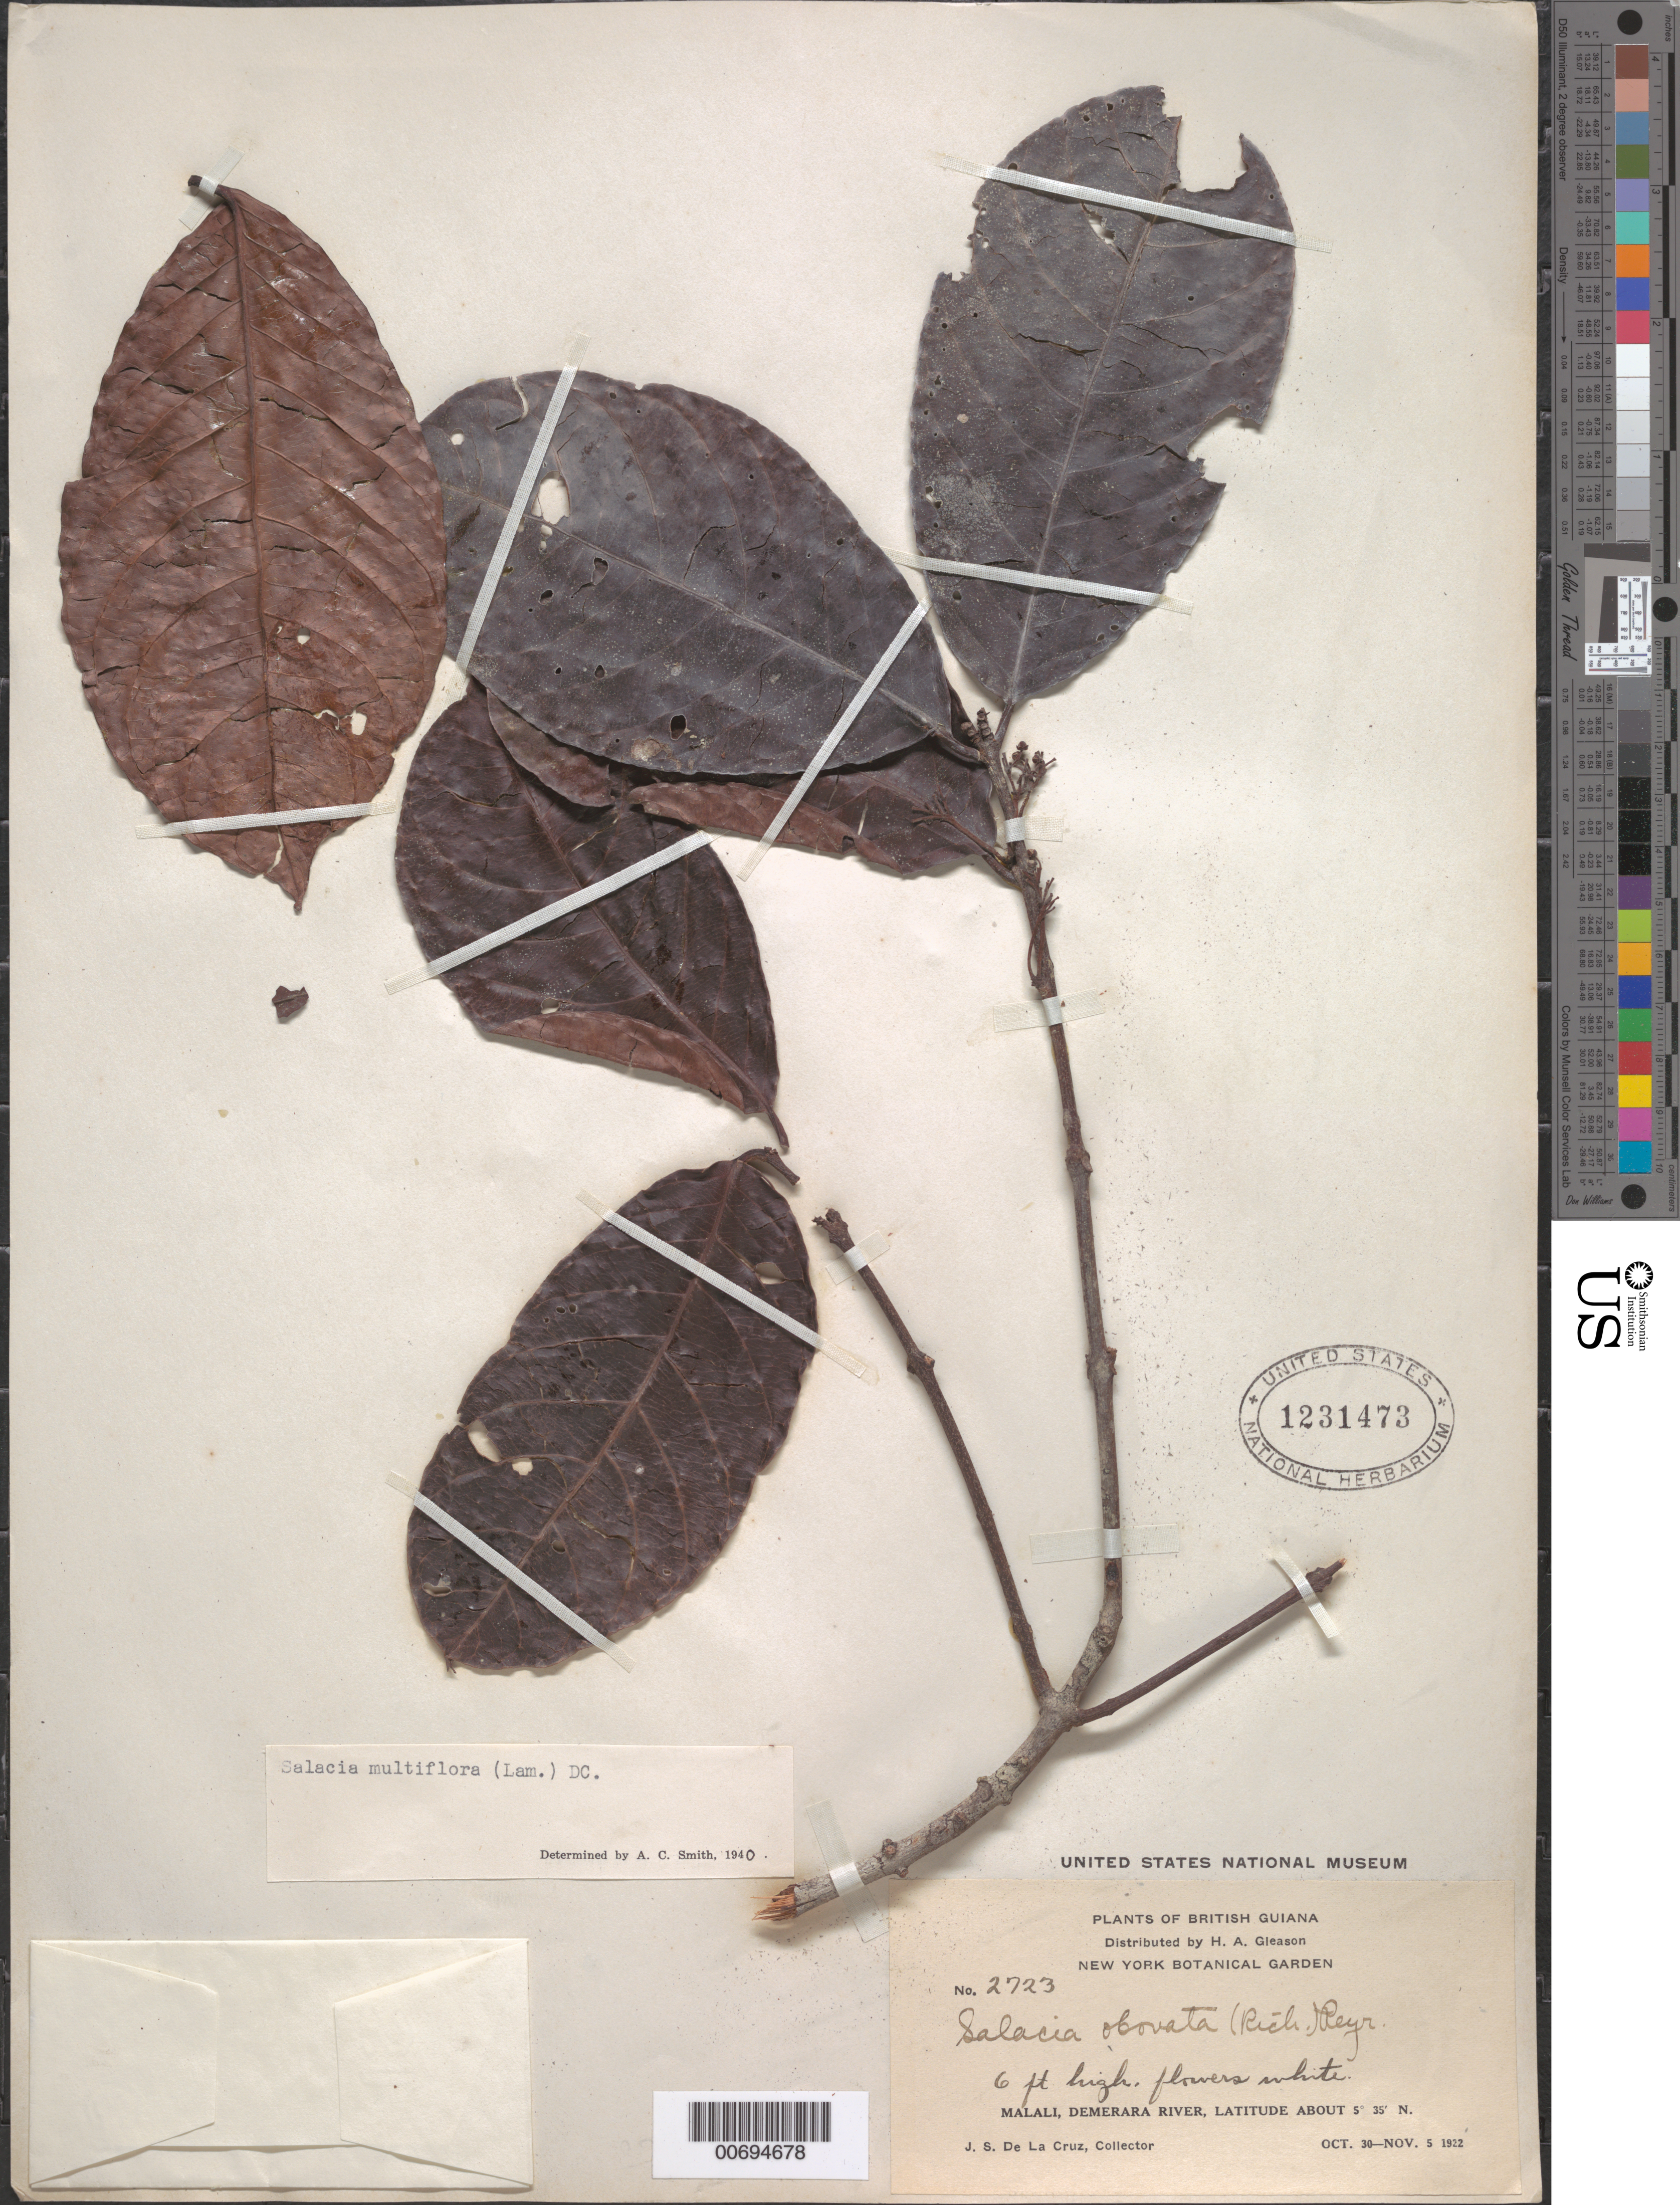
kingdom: Plantae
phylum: Tracheophyta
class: Magnoliopsida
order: Celastrales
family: Celastraceae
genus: Salacia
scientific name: Salacia multiflora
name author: (Lam.) DC.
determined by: Smith, A. C.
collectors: J. S. de la Cruz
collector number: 2723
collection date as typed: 30-Oct-22 to 5-Nov-22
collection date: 1922-10-30/1922-11-05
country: Guyana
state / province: U. Demerara-Berbice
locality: Malali, Demerara R.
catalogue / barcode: US 1231473